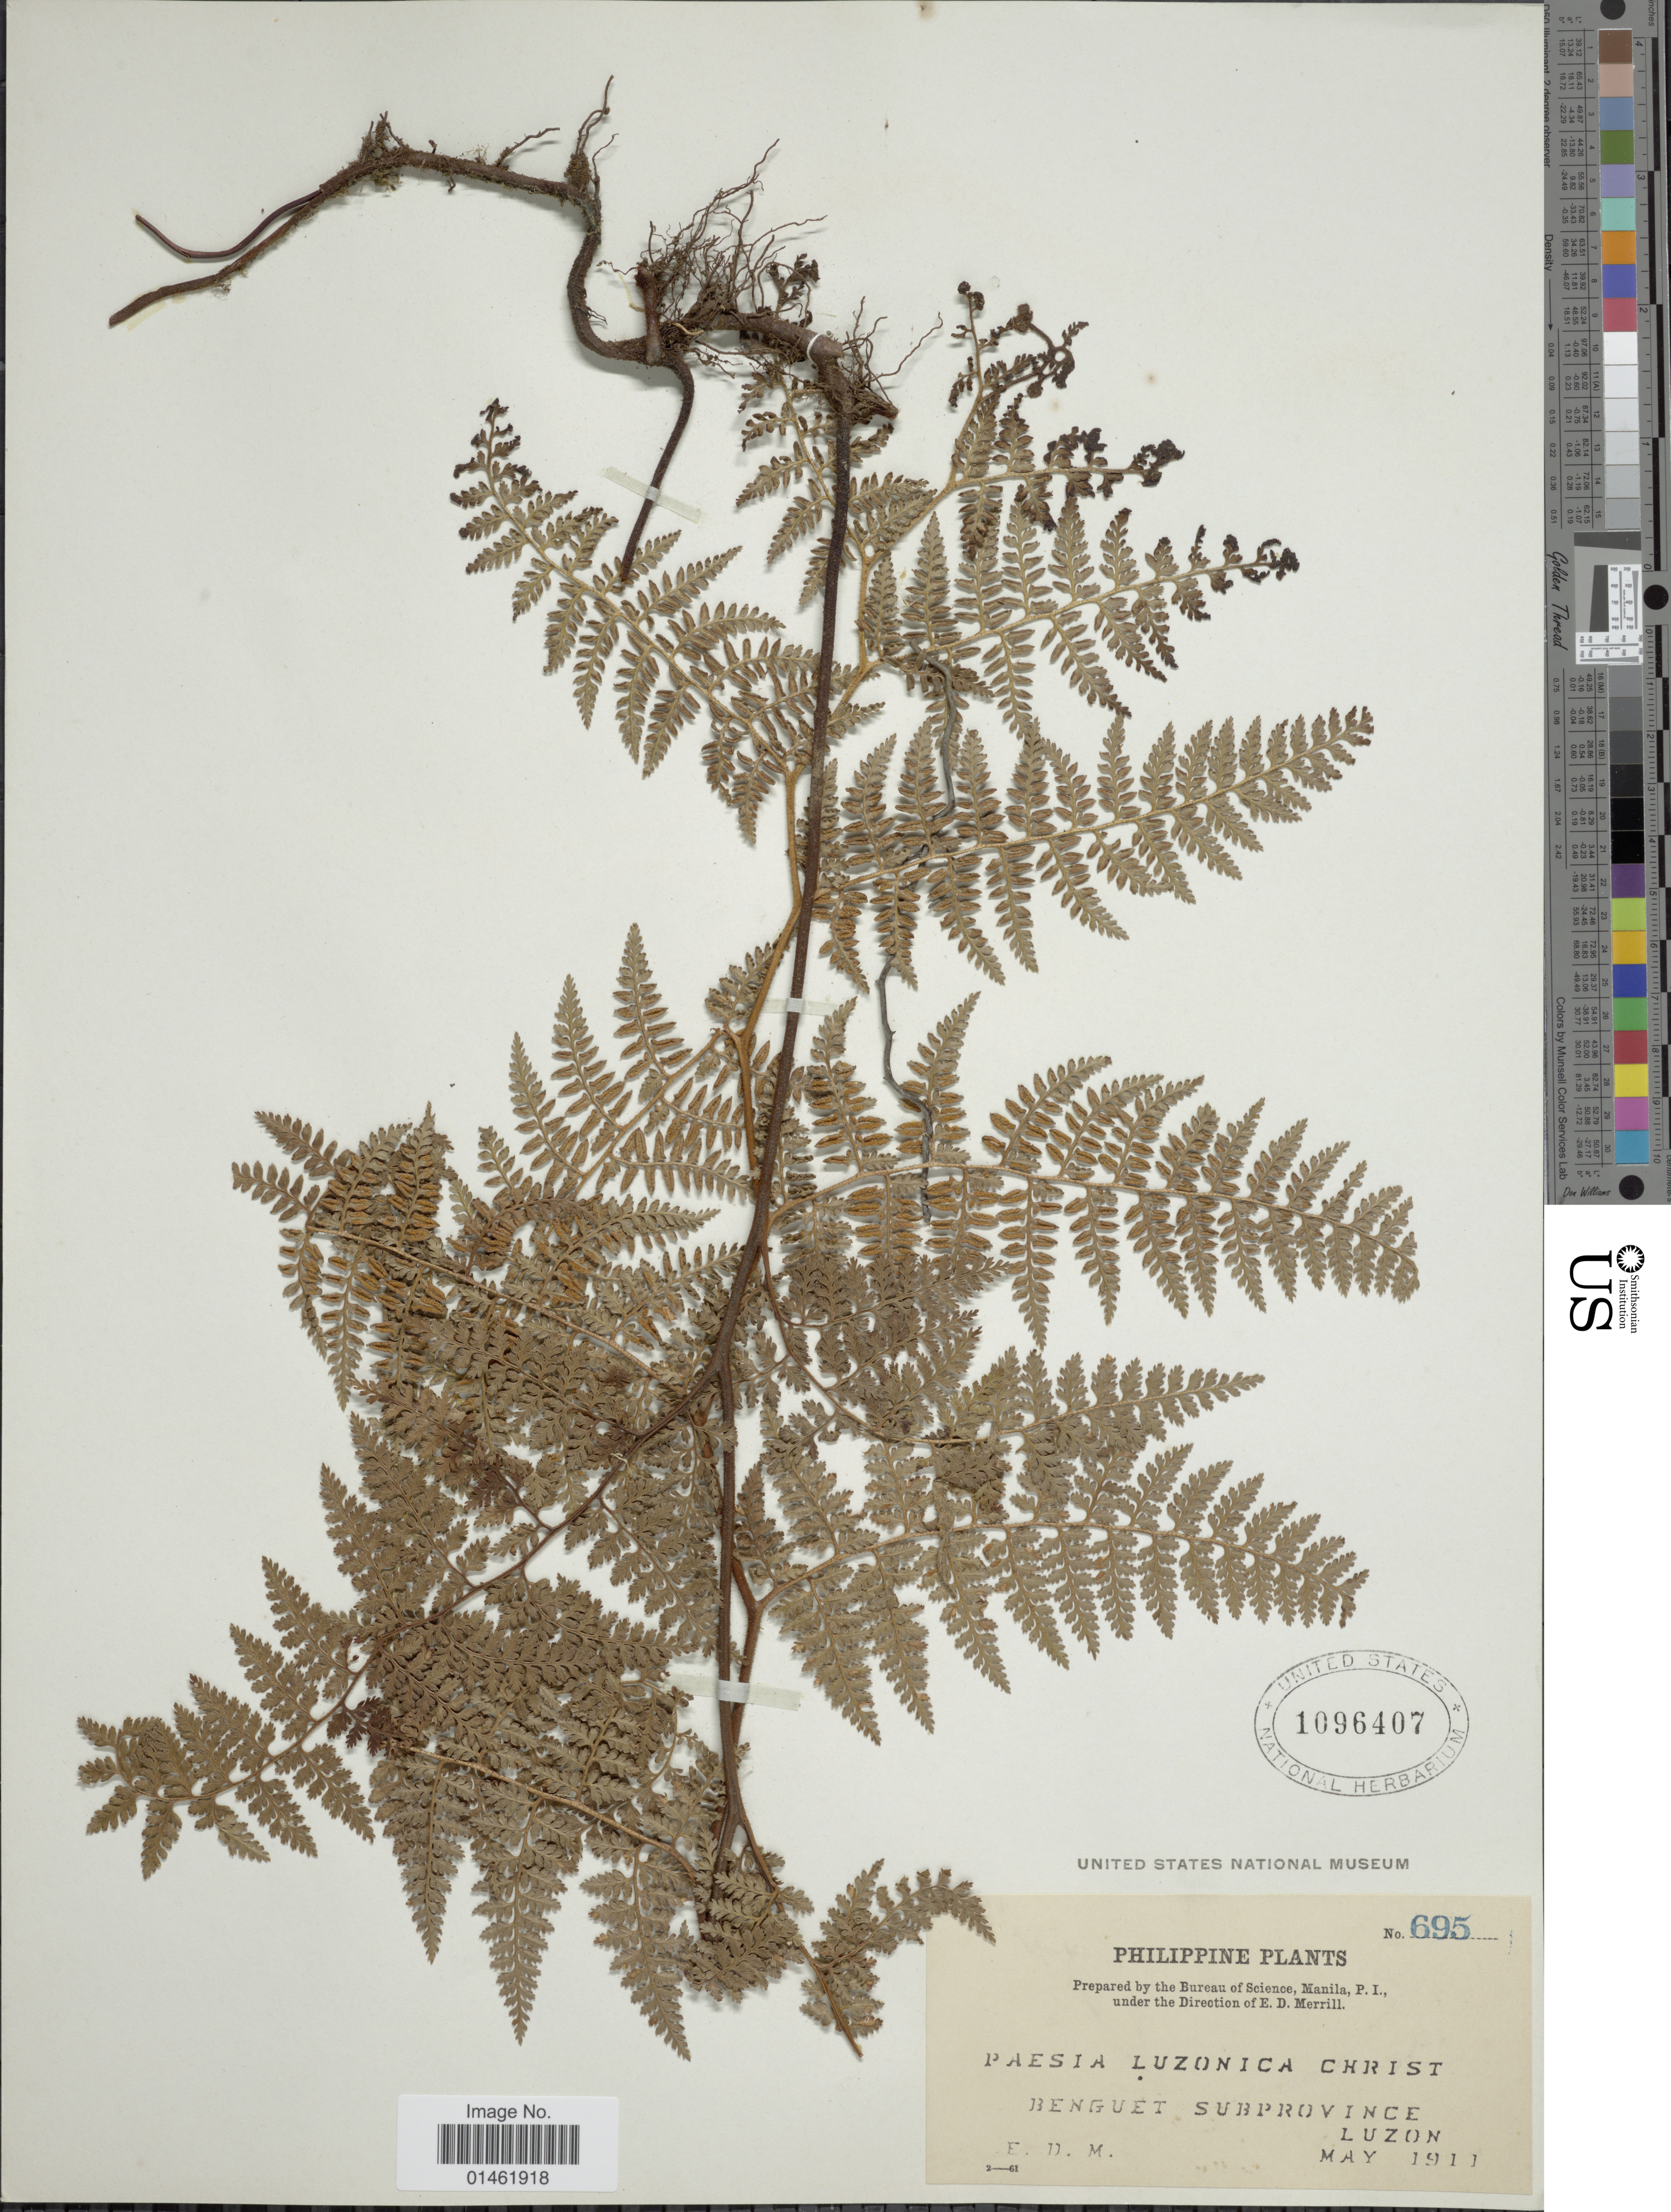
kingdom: Plantae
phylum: Tracheophyta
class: Polypodiopsida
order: Polypodiales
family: Dennstaedtiaceae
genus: Paesia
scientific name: Paesia luzonica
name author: Christ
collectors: E. D. Merrill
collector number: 695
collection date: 1911-05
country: Philippines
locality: Benguet Subprovince Luzon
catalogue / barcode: US 1096407